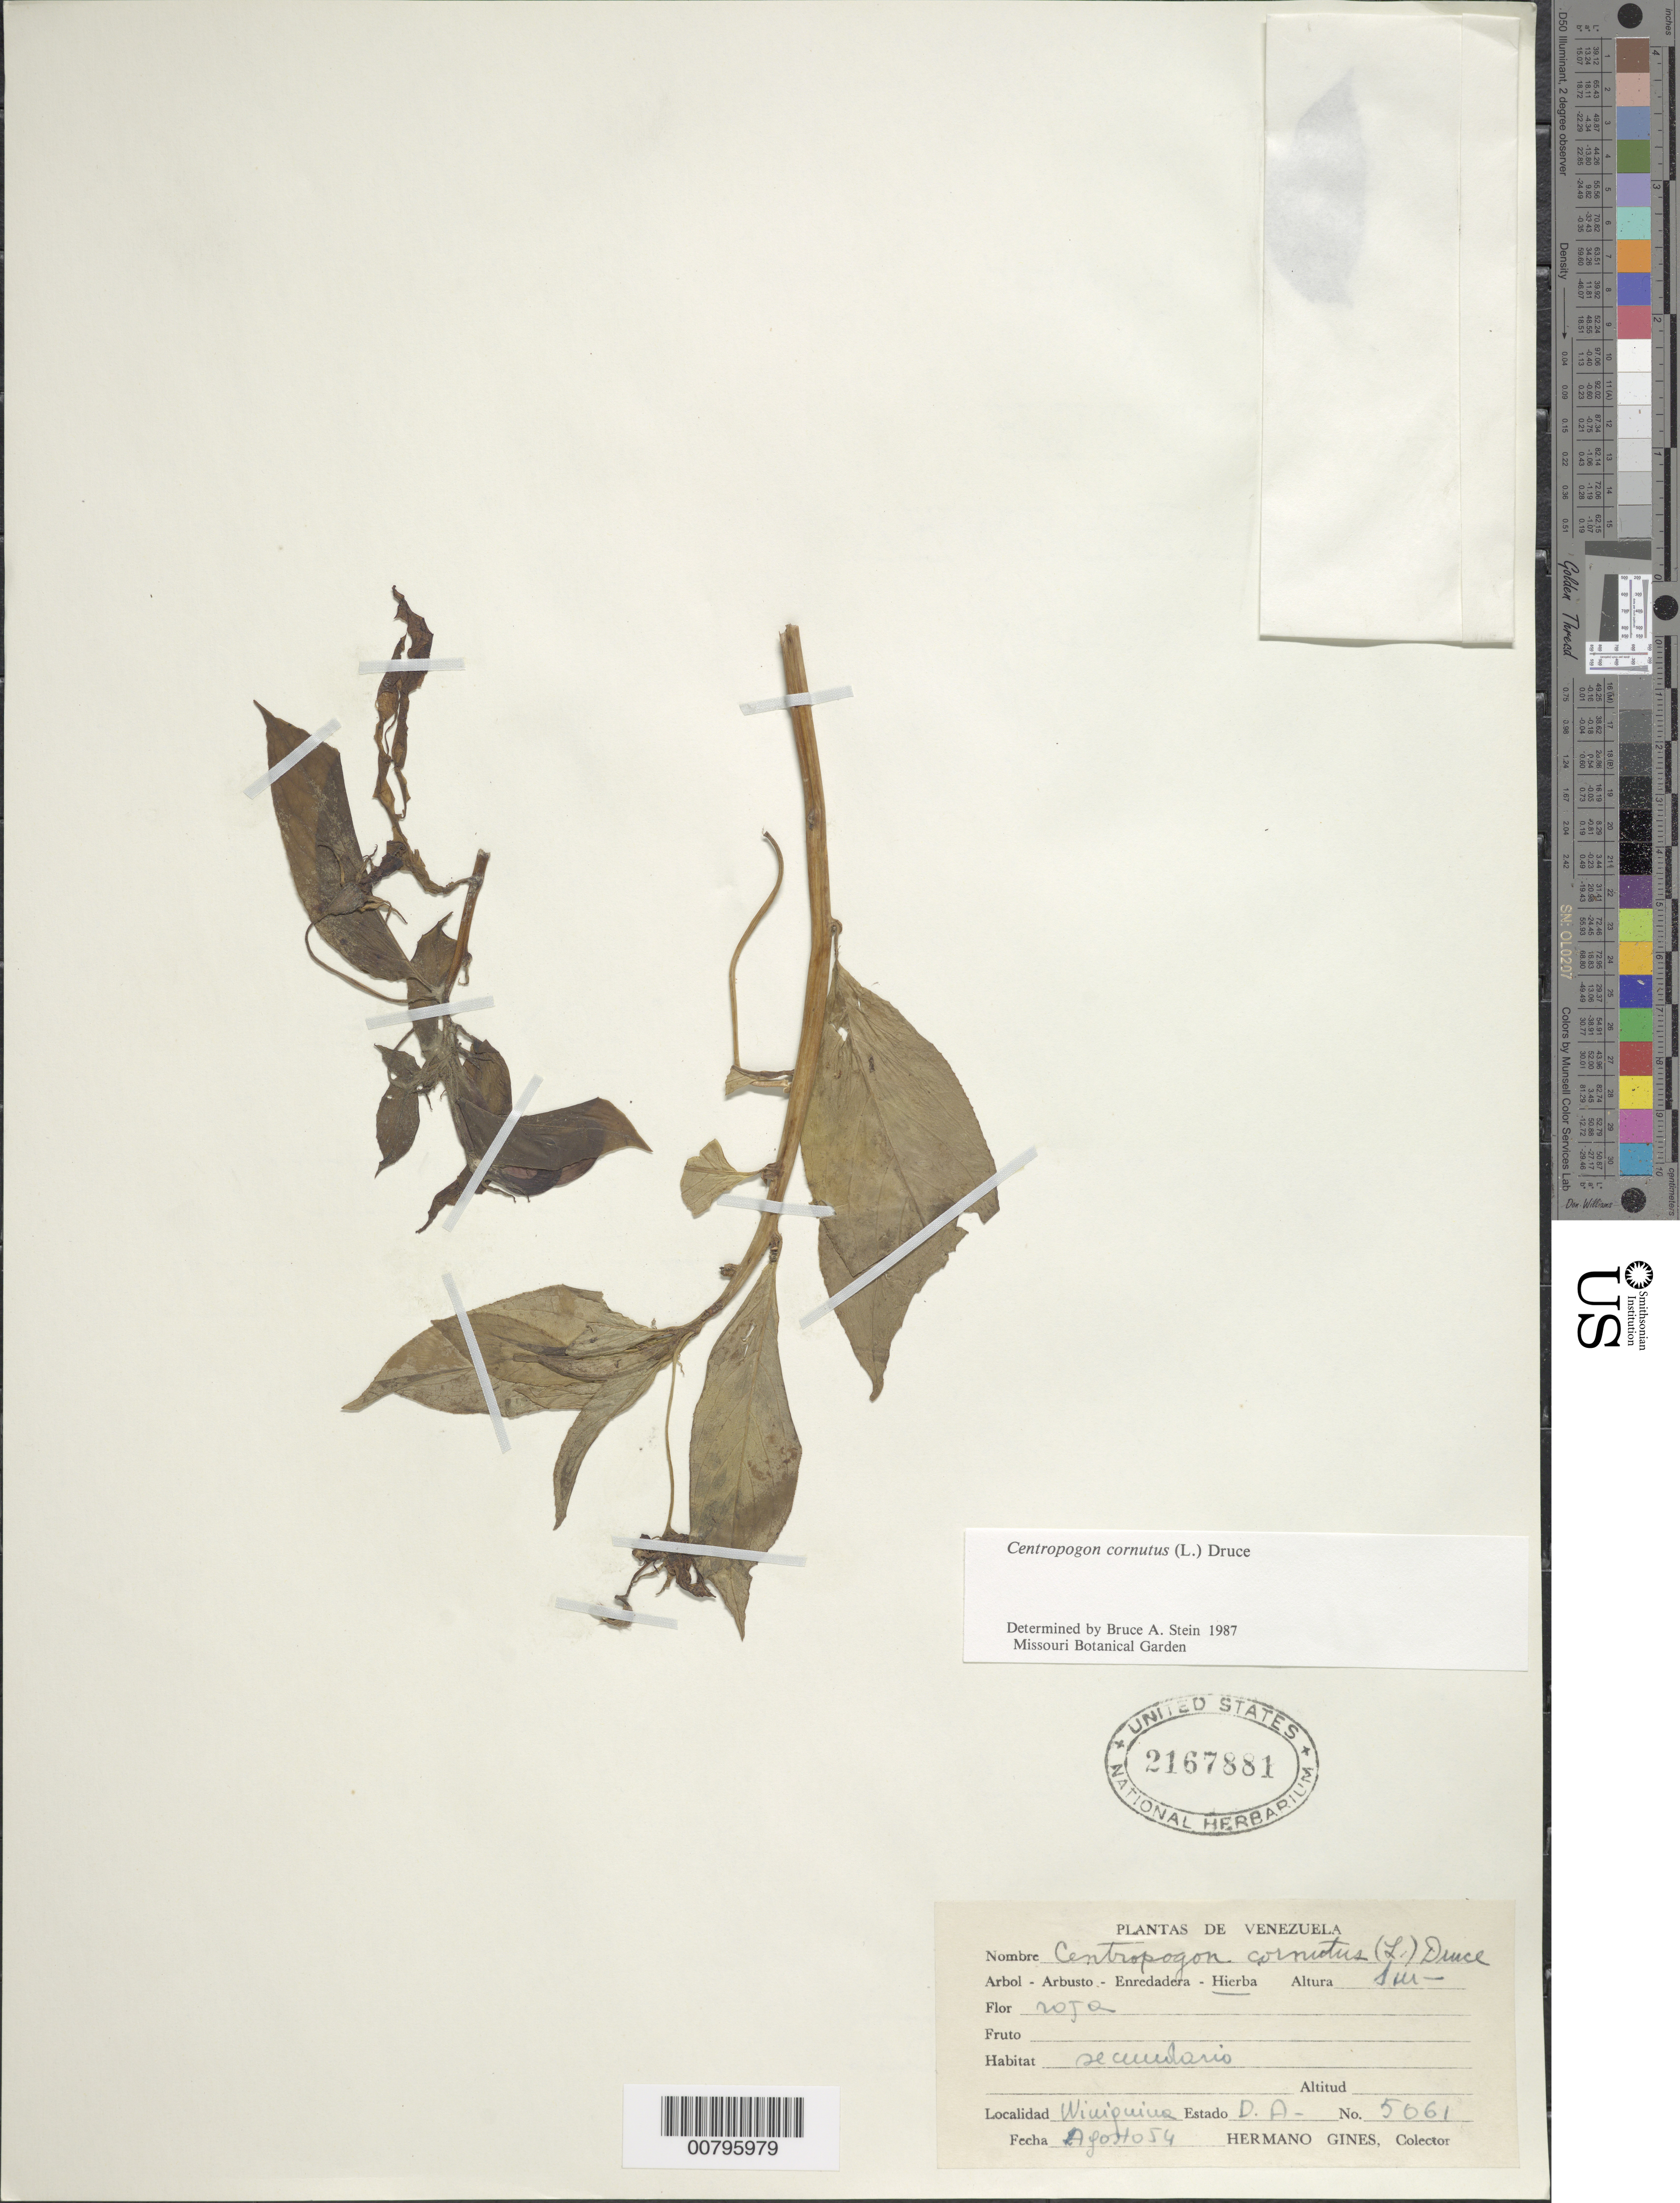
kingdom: Plantae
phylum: Tracheophyta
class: Magnoliopsida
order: Asterales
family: Campanulaceae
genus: Centropogon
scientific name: Centropogon cornutus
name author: (L.) Druce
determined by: Stein, B. A., Senior Director, Climate Adaptation and Resilience, National Wildlife Federation (UNITED STATES)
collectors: H. Gines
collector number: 5061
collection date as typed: Aug-54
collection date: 1954-08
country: Venezuela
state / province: Delta Amacuro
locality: C. Wiuiquina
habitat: Secondary forest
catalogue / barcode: US 2167881